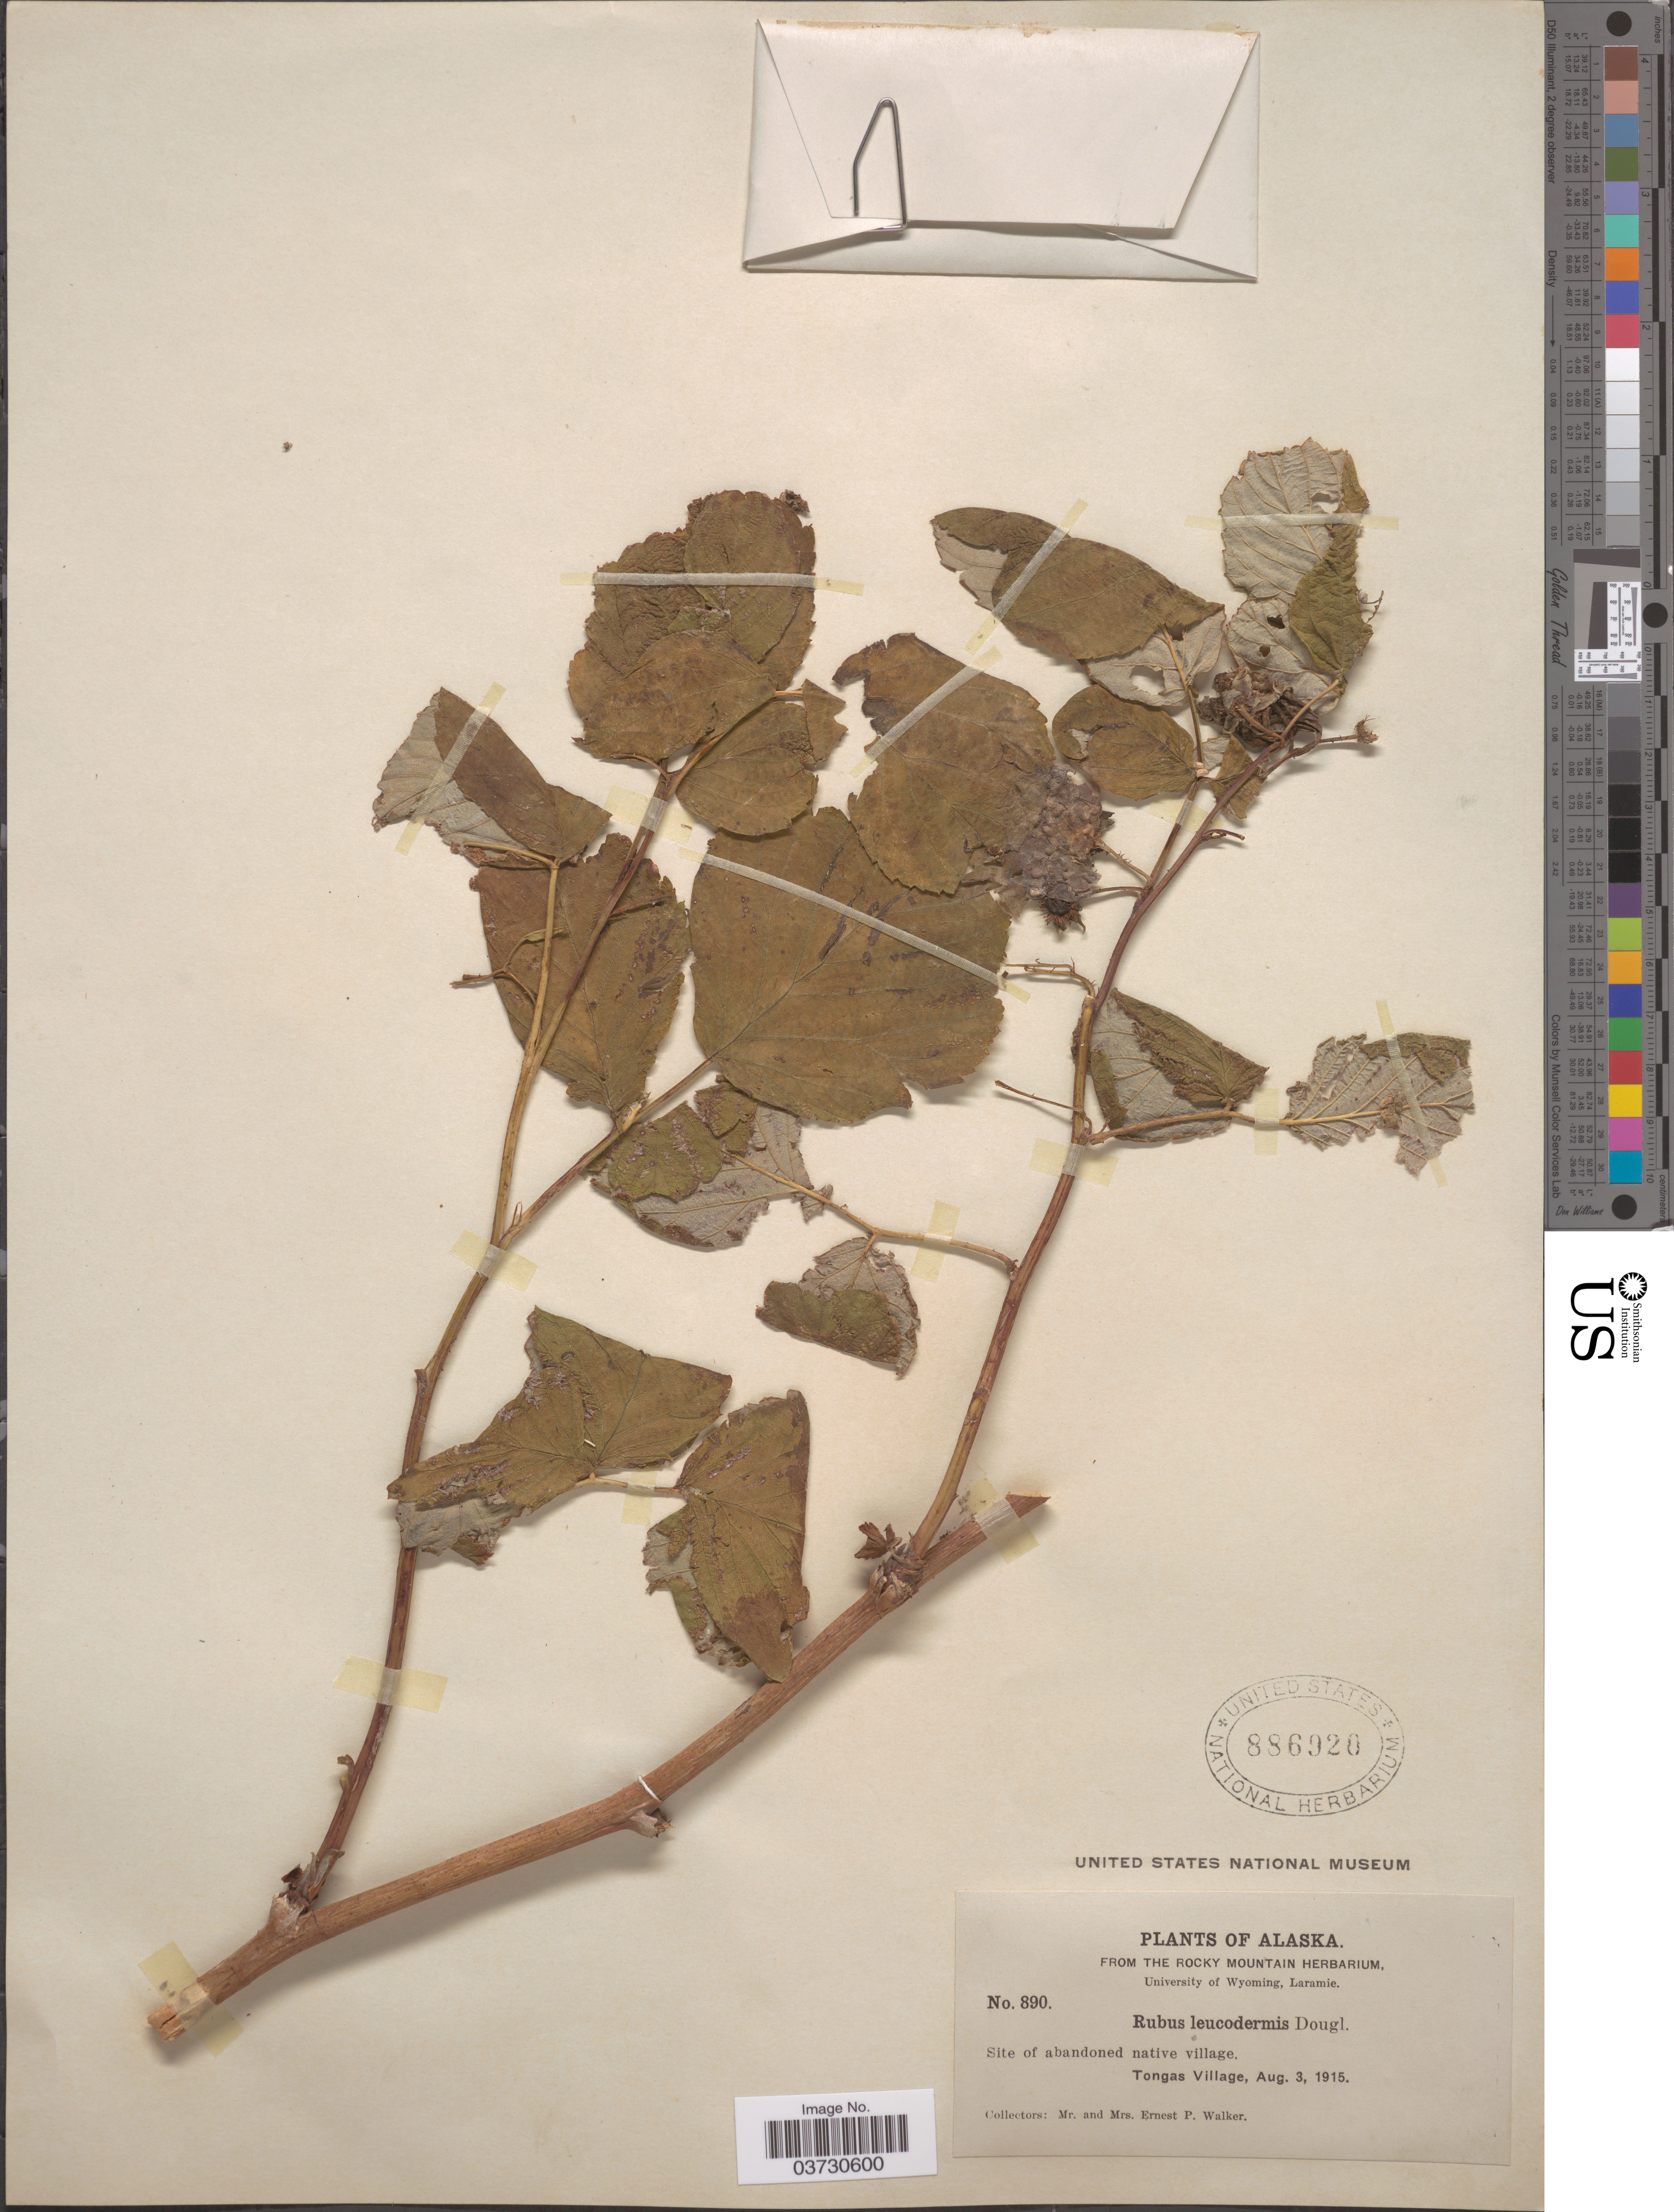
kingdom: Plantae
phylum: Tracheophyta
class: Magnoliopsida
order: Rosales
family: Rosaceae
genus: Rubus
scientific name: Rubus leucodermis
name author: Douglas ex Torr. & A. Gray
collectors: E. P. Walker & E. Walker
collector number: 890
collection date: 1915-08-03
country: United States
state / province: Alaska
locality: Site of abandoned native village. Tongas Village.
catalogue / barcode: US 886920